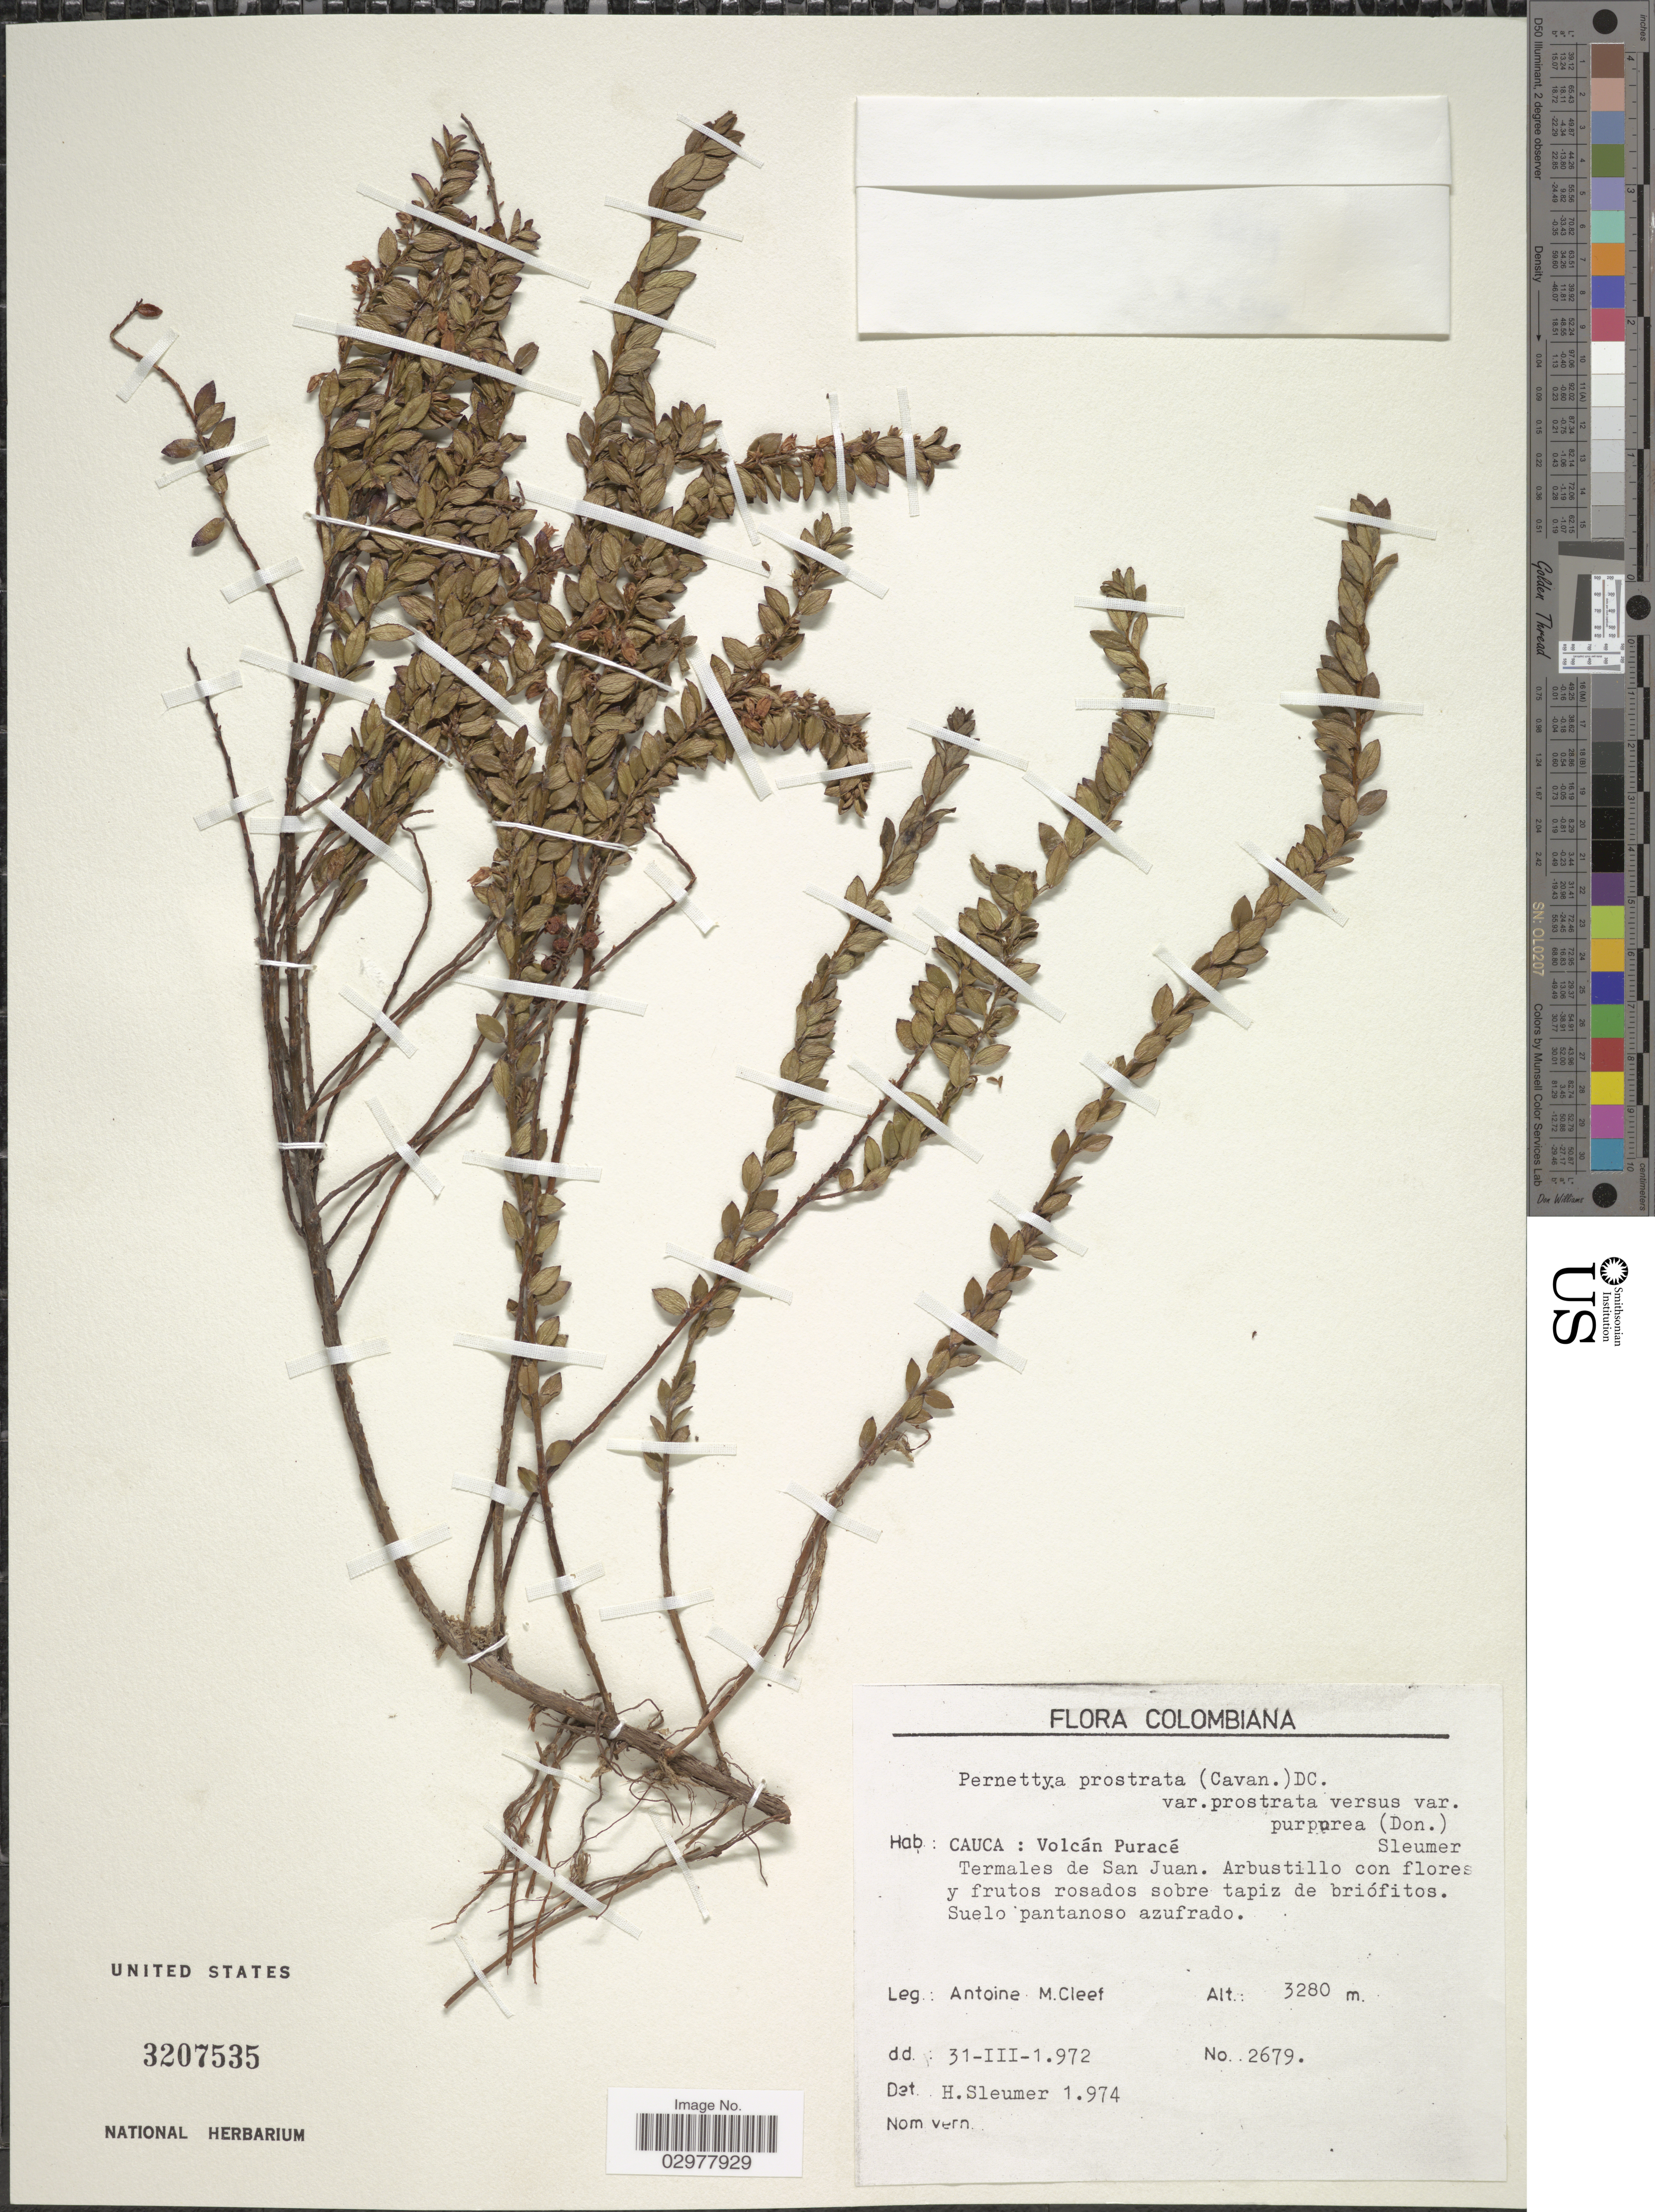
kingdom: Plantae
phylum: Tracheophyta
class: Magnoliopsida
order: Ericales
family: Ericaceae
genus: Pernettya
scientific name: Pernettya prostrata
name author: (Cav.) DC.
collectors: A. M. Cleef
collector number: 2679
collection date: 1972-03-31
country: Colombia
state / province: Cauca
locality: Volcán Puracé. Termales de San Juan.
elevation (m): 3280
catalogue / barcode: US 3207535